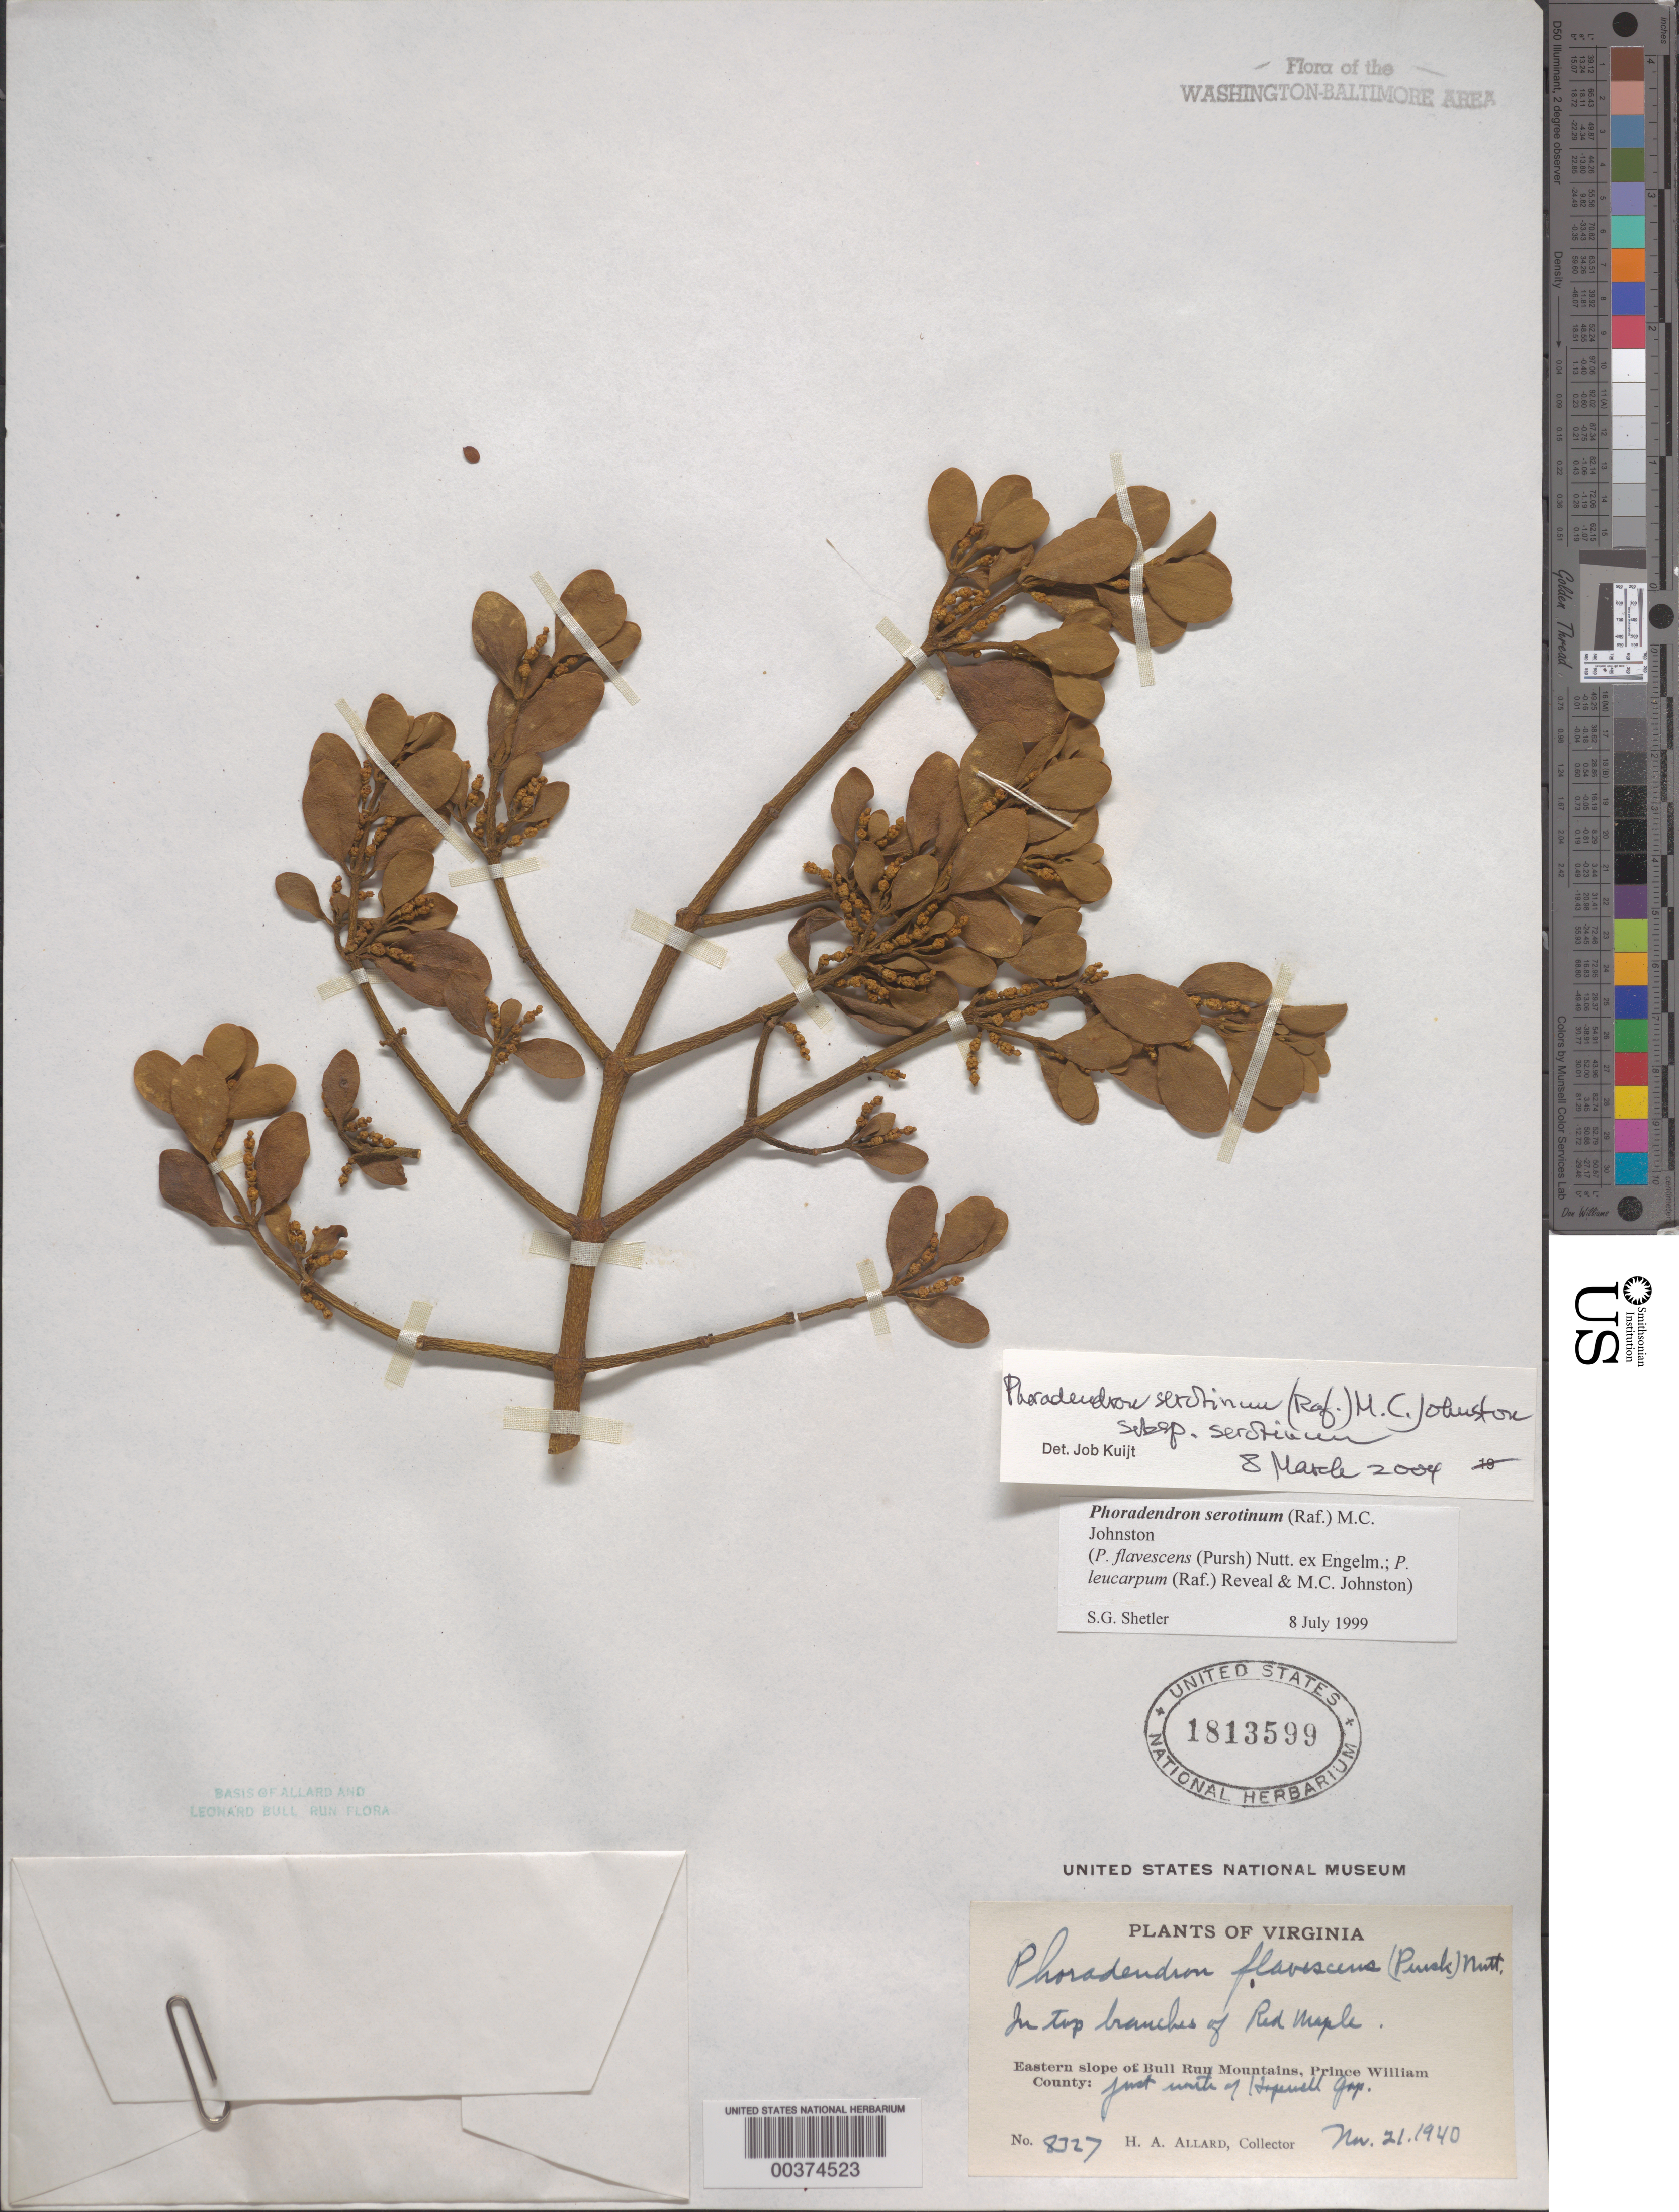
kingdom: Plantae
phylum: Tracheophyta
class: Magnoliopsida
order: Santalales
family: Viscaceae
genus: Phoradendron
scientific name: Phoradendron serotinum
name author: (Raf.) M.C. Johnst.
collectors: H. A. Allard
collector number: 8327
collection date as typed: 21 Nov 1940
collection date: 1940-11-21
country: United States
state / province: Virginia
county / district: Prince William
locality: North of Hopewell Gap Bull Run Mts.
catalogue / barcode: US 1813599